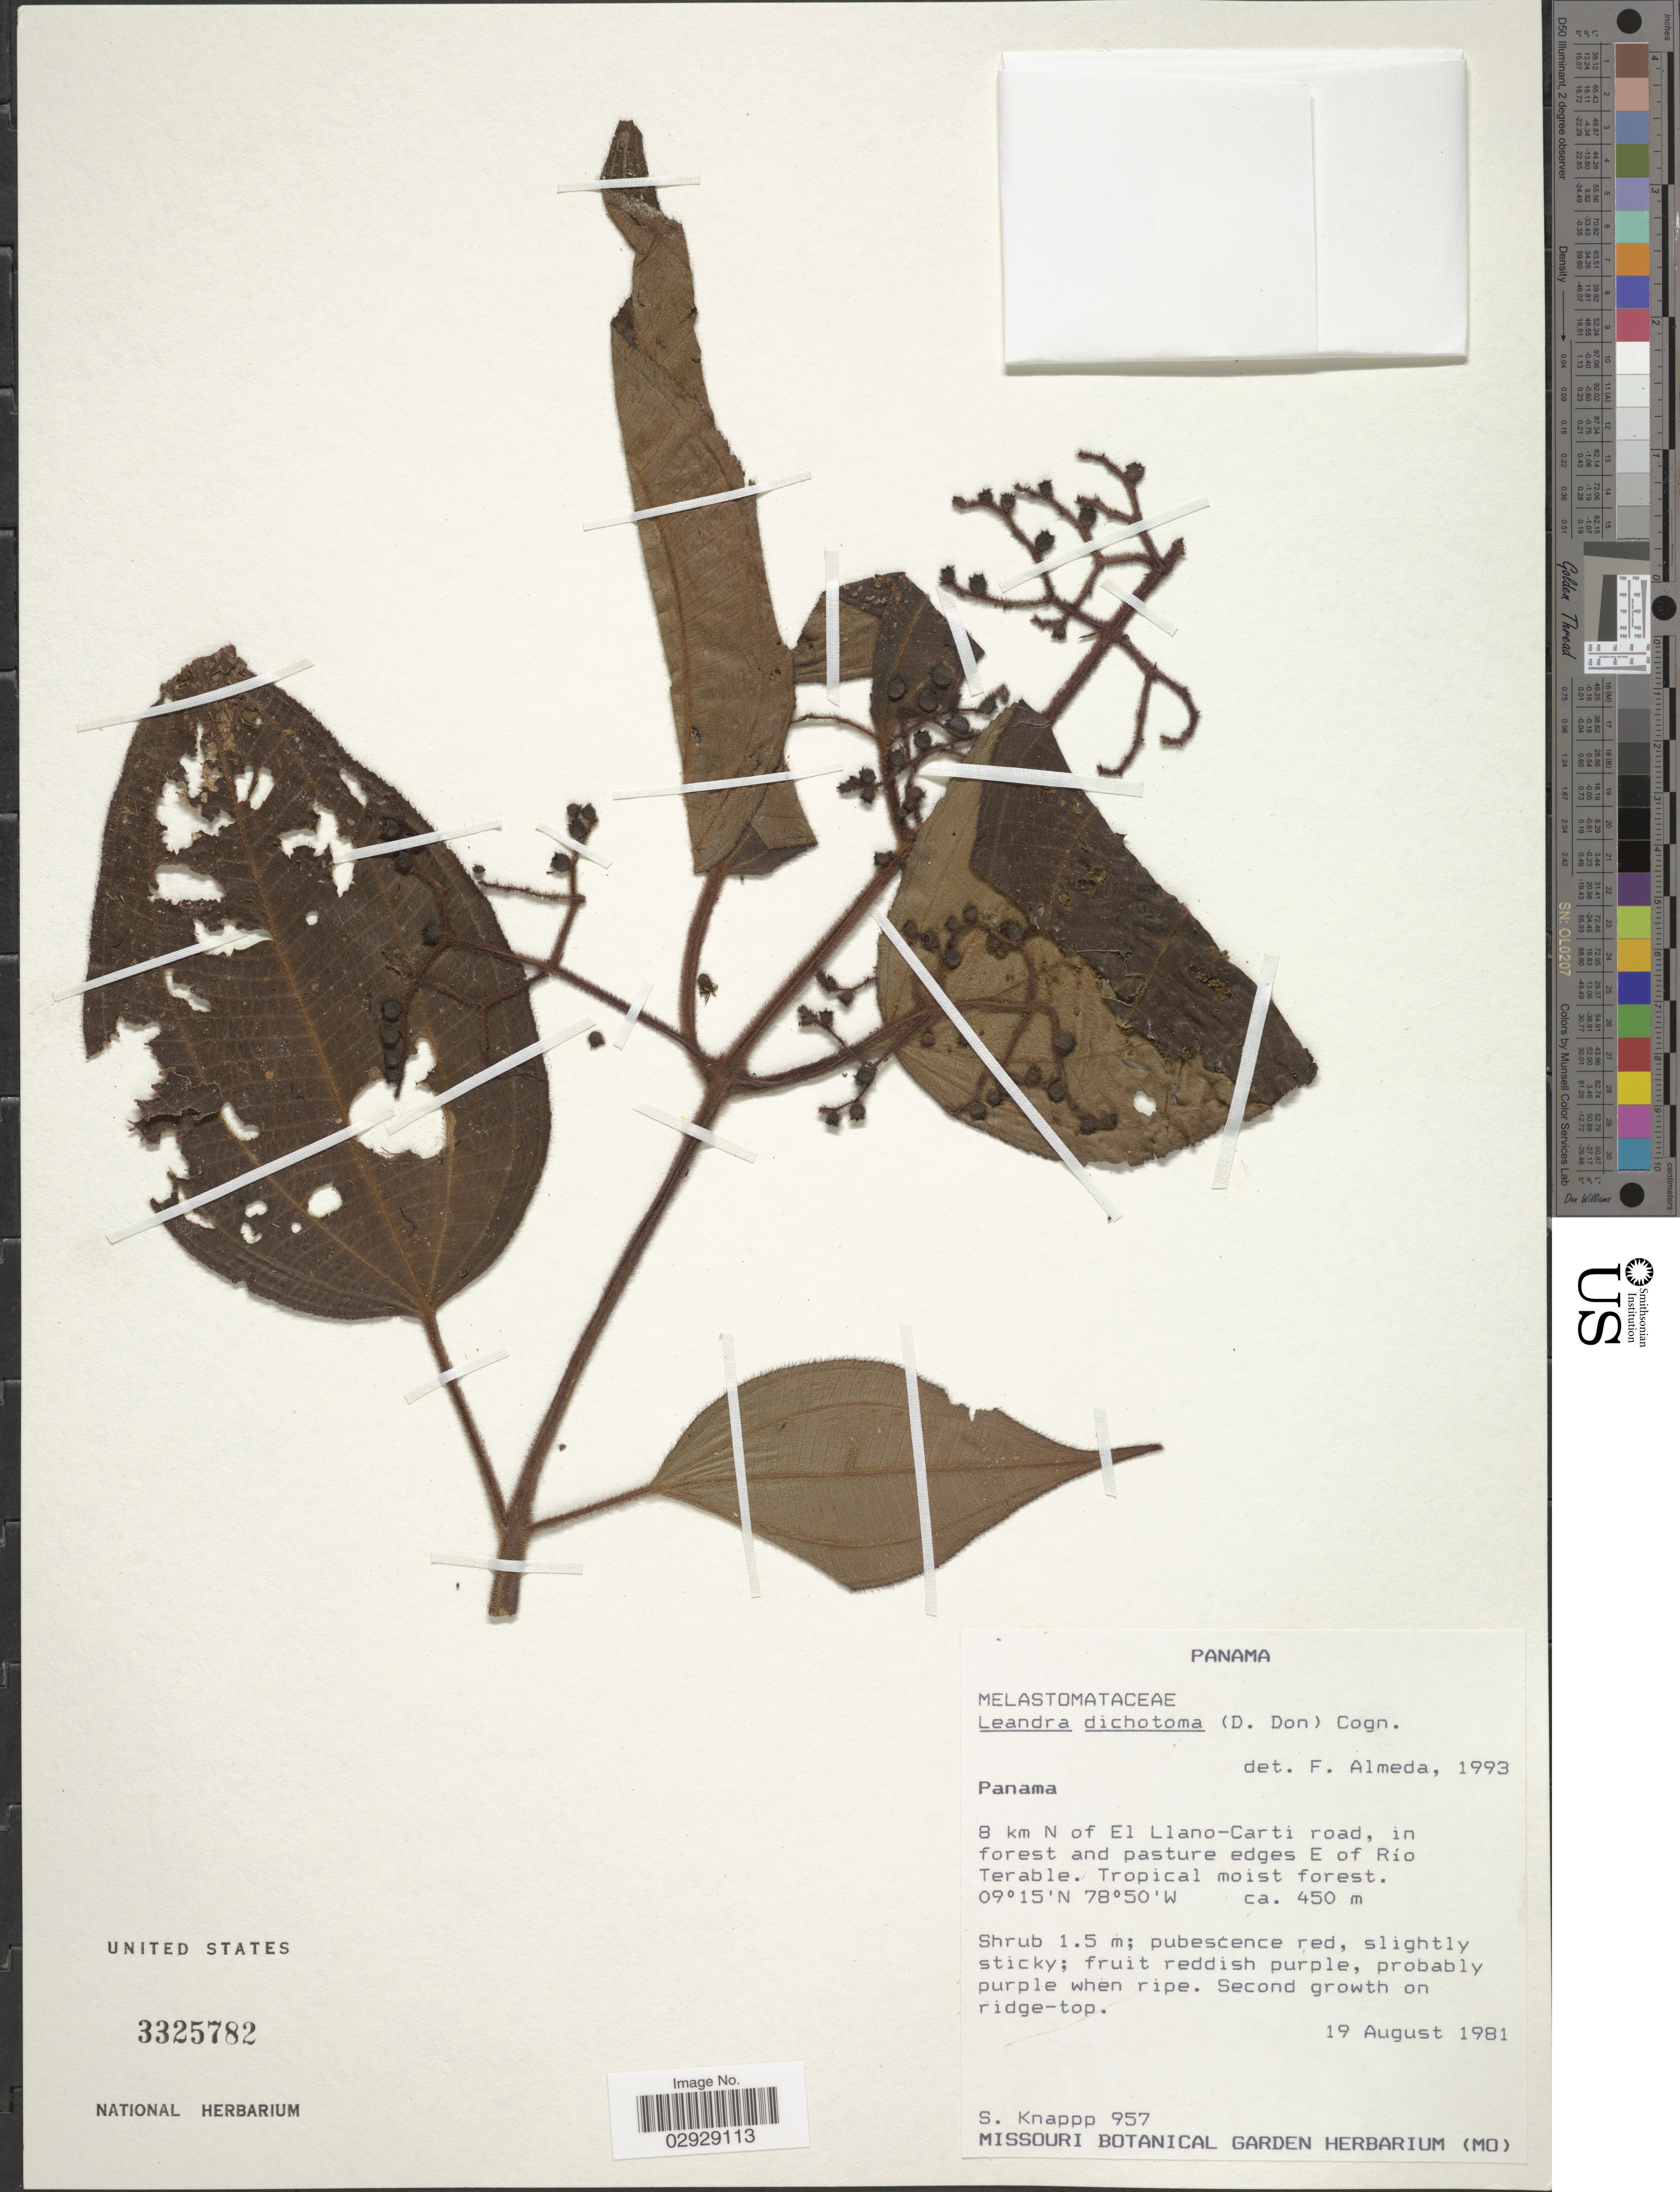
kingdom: Plantae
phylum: Tracheophyta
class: Magnoliopsida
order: Myrtales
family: Melastomataceae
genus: Leandra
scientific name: Leandra dichotoma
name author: (D. Don) Cogn.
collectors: S. Knapp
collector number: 957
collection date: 1981-08-19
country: Panama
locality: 8 km N of El Llano-Carti road, in forest and pasture edges E of Río Terable.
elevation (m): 450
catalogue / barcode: US 3325782